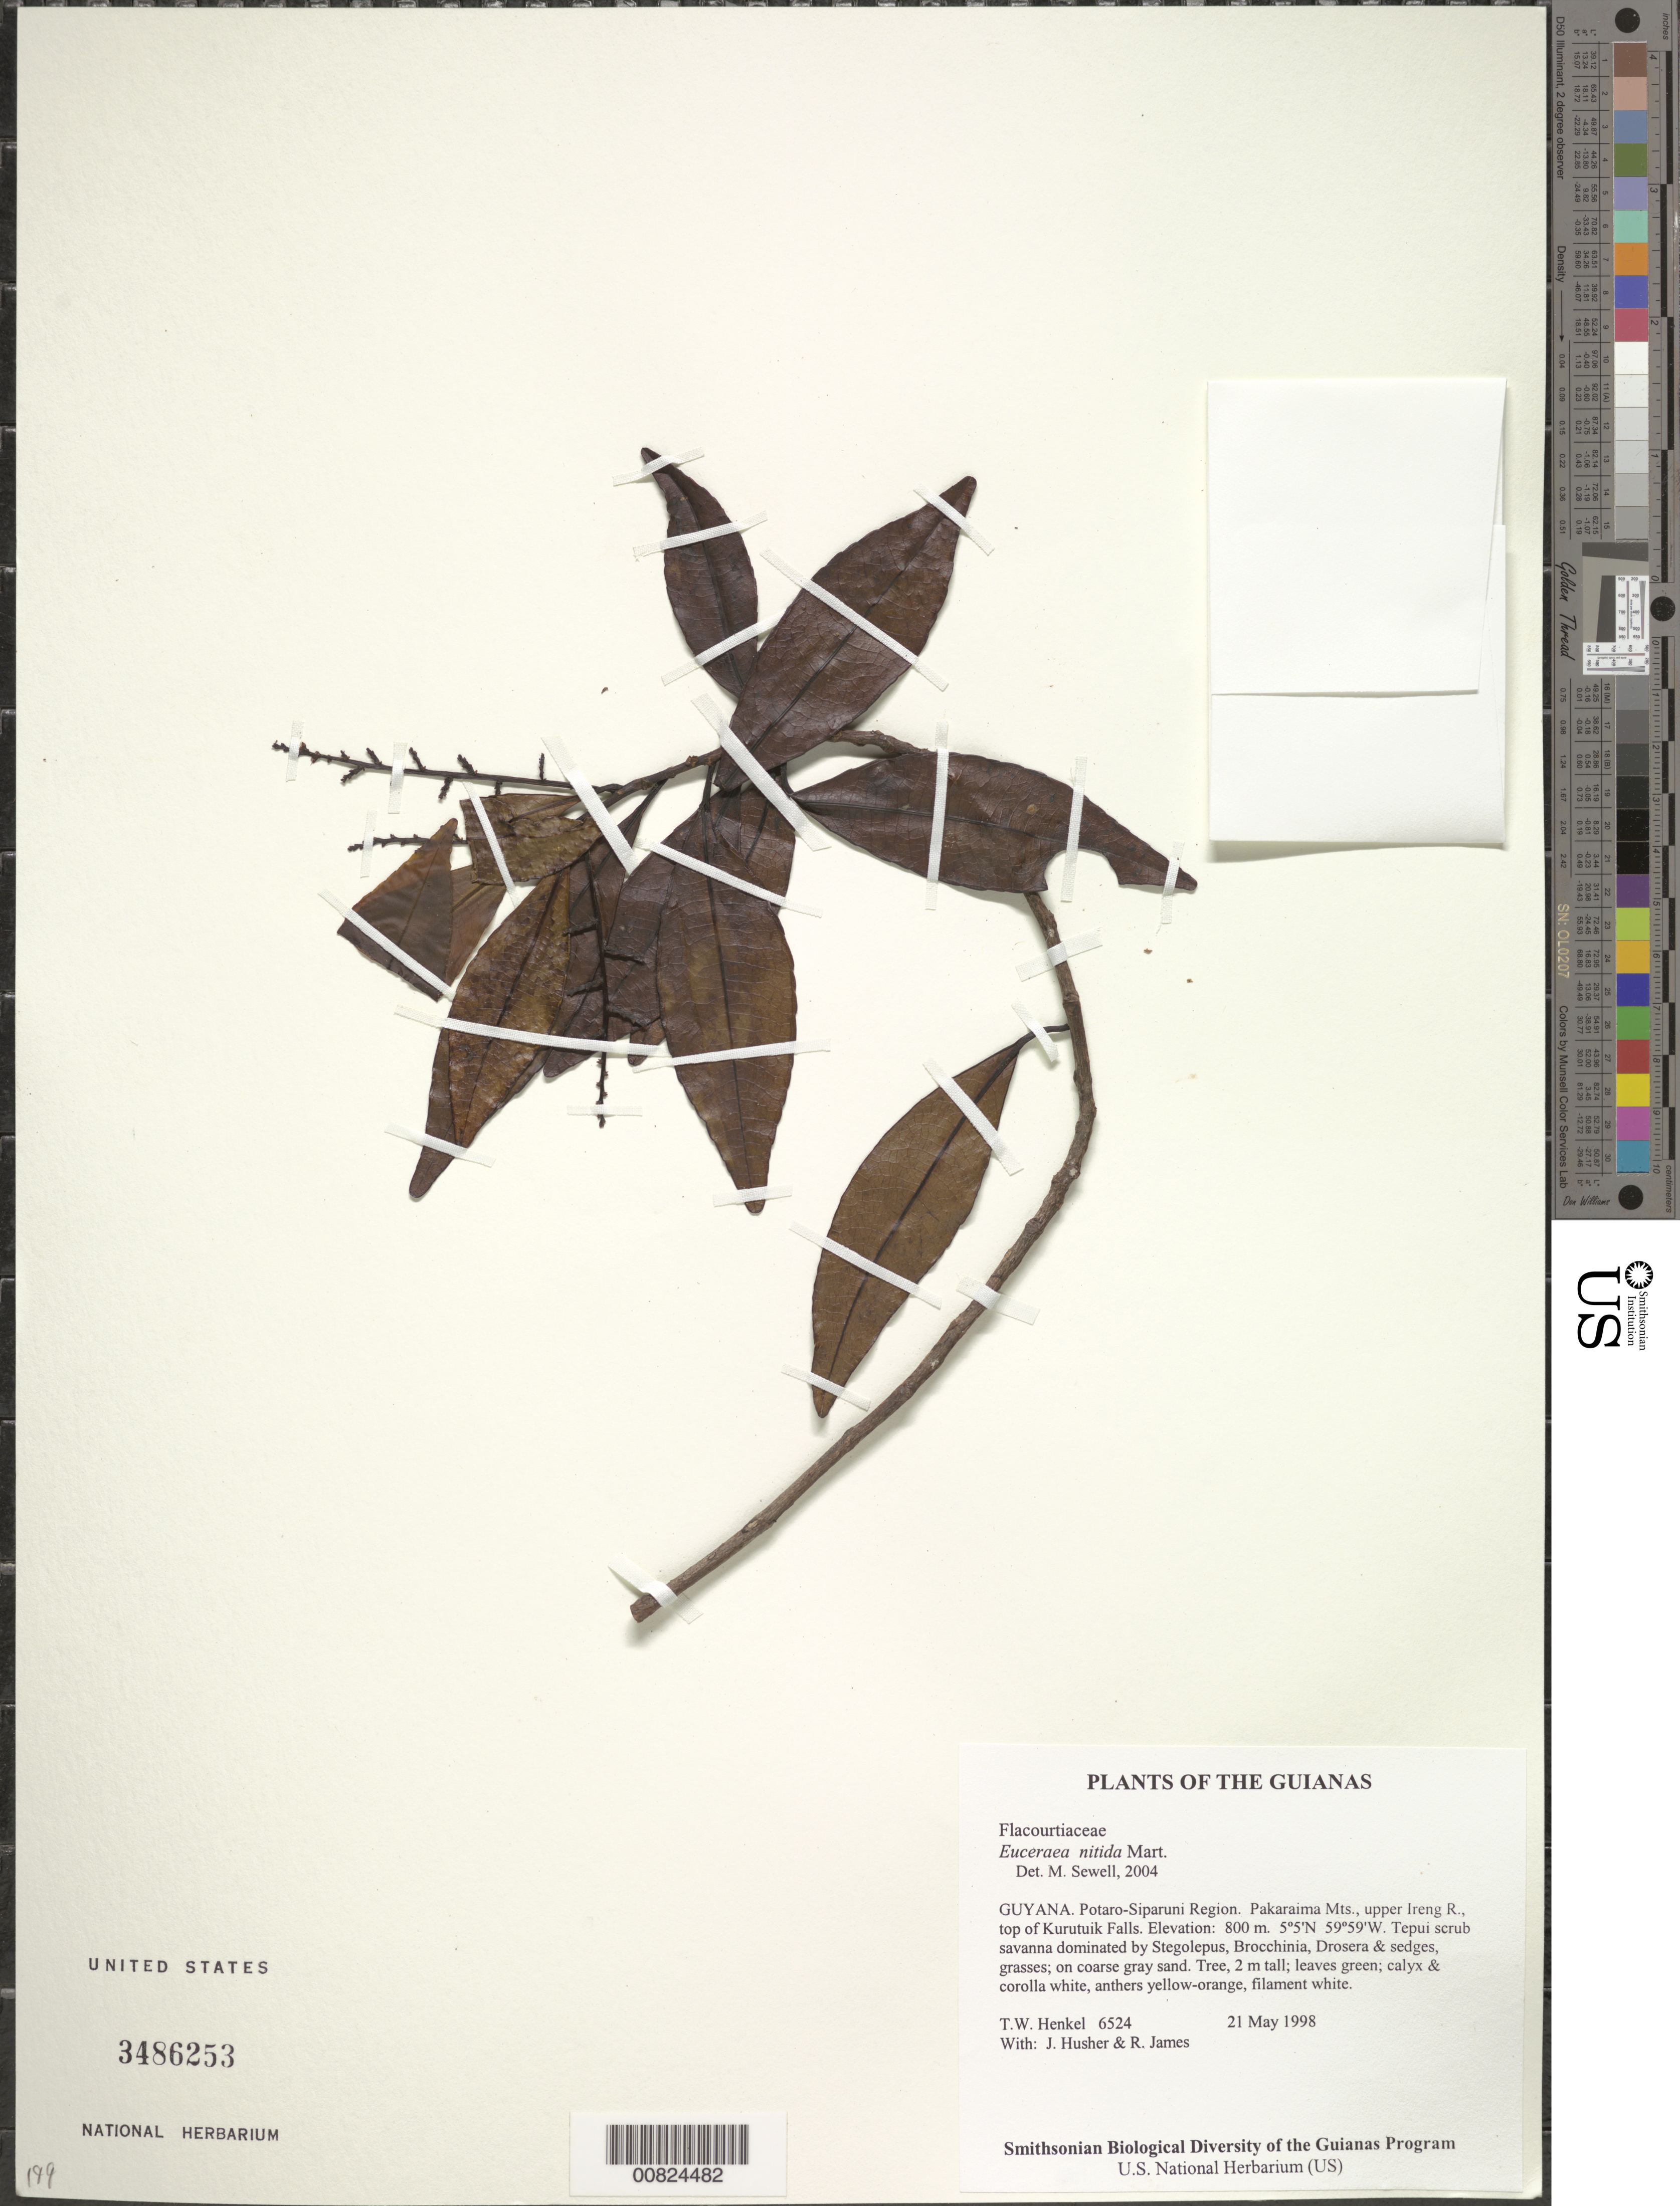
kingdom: Plantae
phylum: Tracheophyta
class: Magnoliopsida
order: Malpighiales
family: Salicaceae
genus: Casearia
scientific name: Casearia euceraea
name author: Mestier et al.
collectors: T. Henkel, J. Husher & R. James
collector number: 6524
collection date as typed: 21 May 1998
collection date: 1998-05-21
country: Guyana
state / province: Potaro-Siparuni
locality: Pakaraima Mts., upper Ireng R., top of Kurutuik Falls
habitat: Tepui scrub savanna dominated by Stegolepus, Brocchinia, Drosera & sedges, grasses; on coarse gray sand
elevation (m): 800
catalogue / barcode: US 3486253